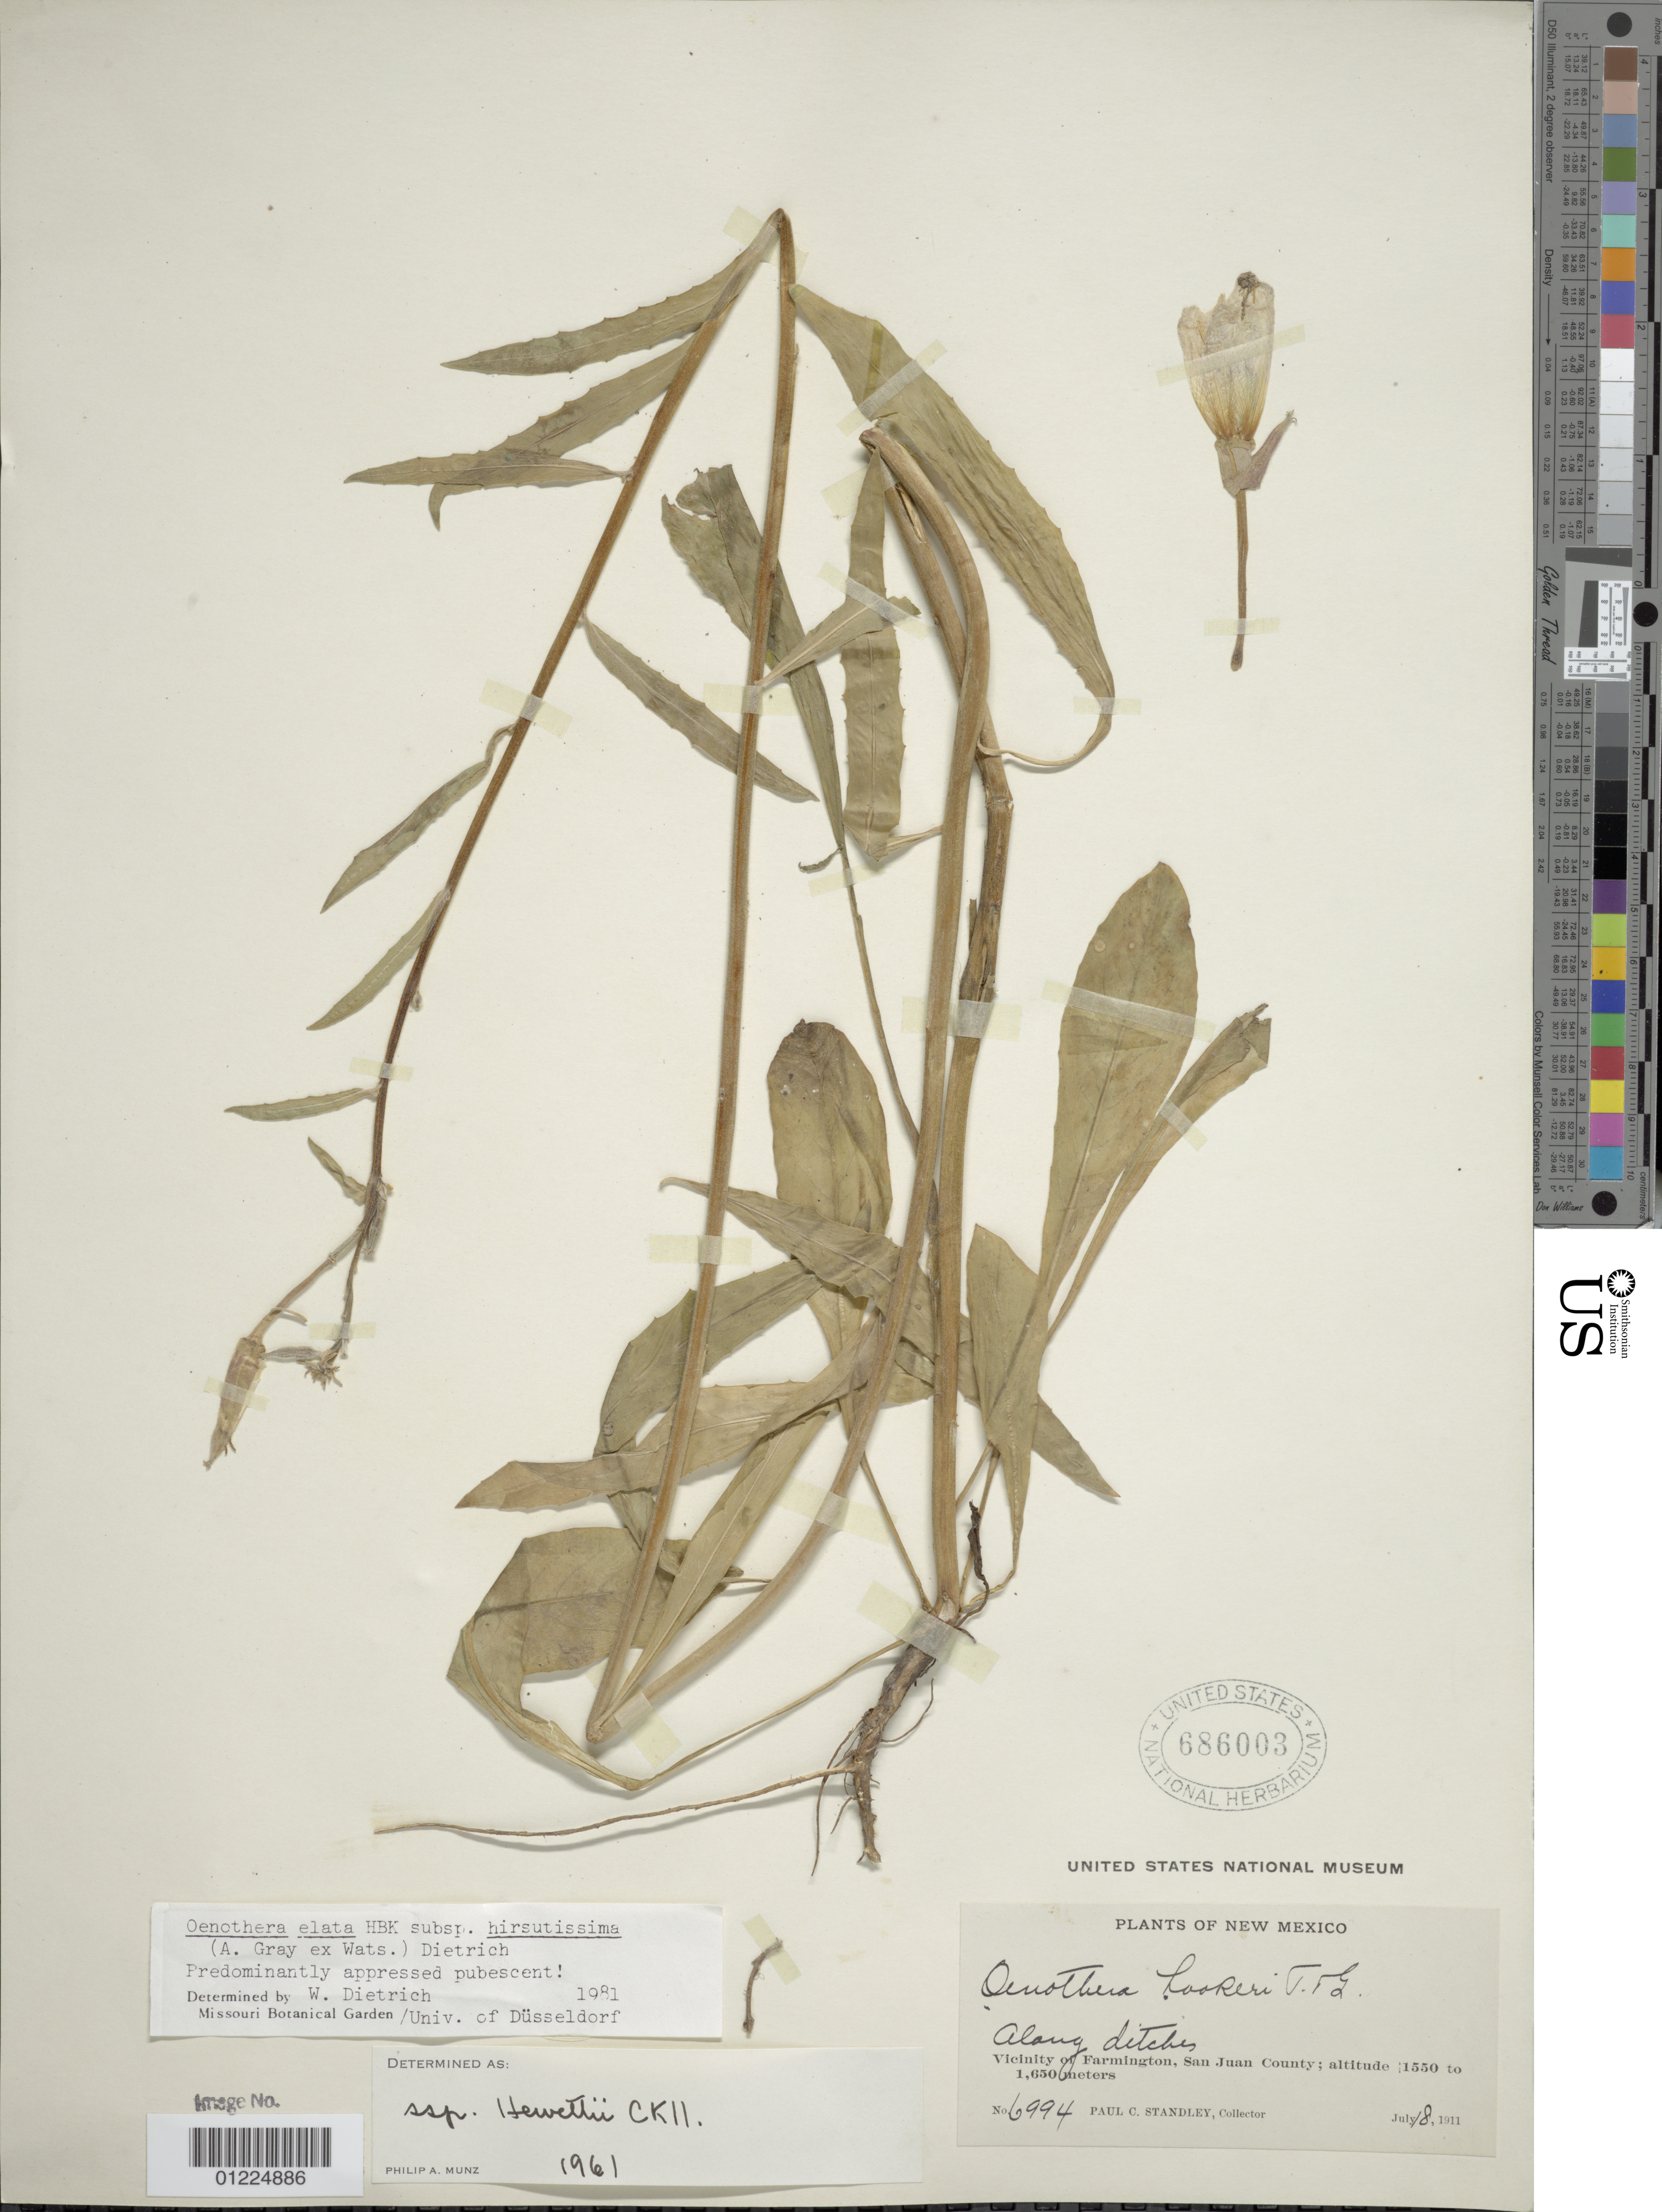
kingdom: Plantae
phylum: Tracheophyta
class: Magnoliopsida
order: Myrtales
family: Onagraceae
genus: Oenothera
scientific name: Oenothera elata subsp. hirsutissima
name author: (A. Gray ex S. Watson) W. Dietr.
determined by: Dietrich, W.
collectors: P. C. Standley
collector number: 6994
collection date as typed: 18 Jul 1911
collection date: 1911-07-18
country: United States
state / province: New Mexico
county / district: San Juan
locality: Farmington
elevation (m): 1550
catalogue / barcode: US 686003